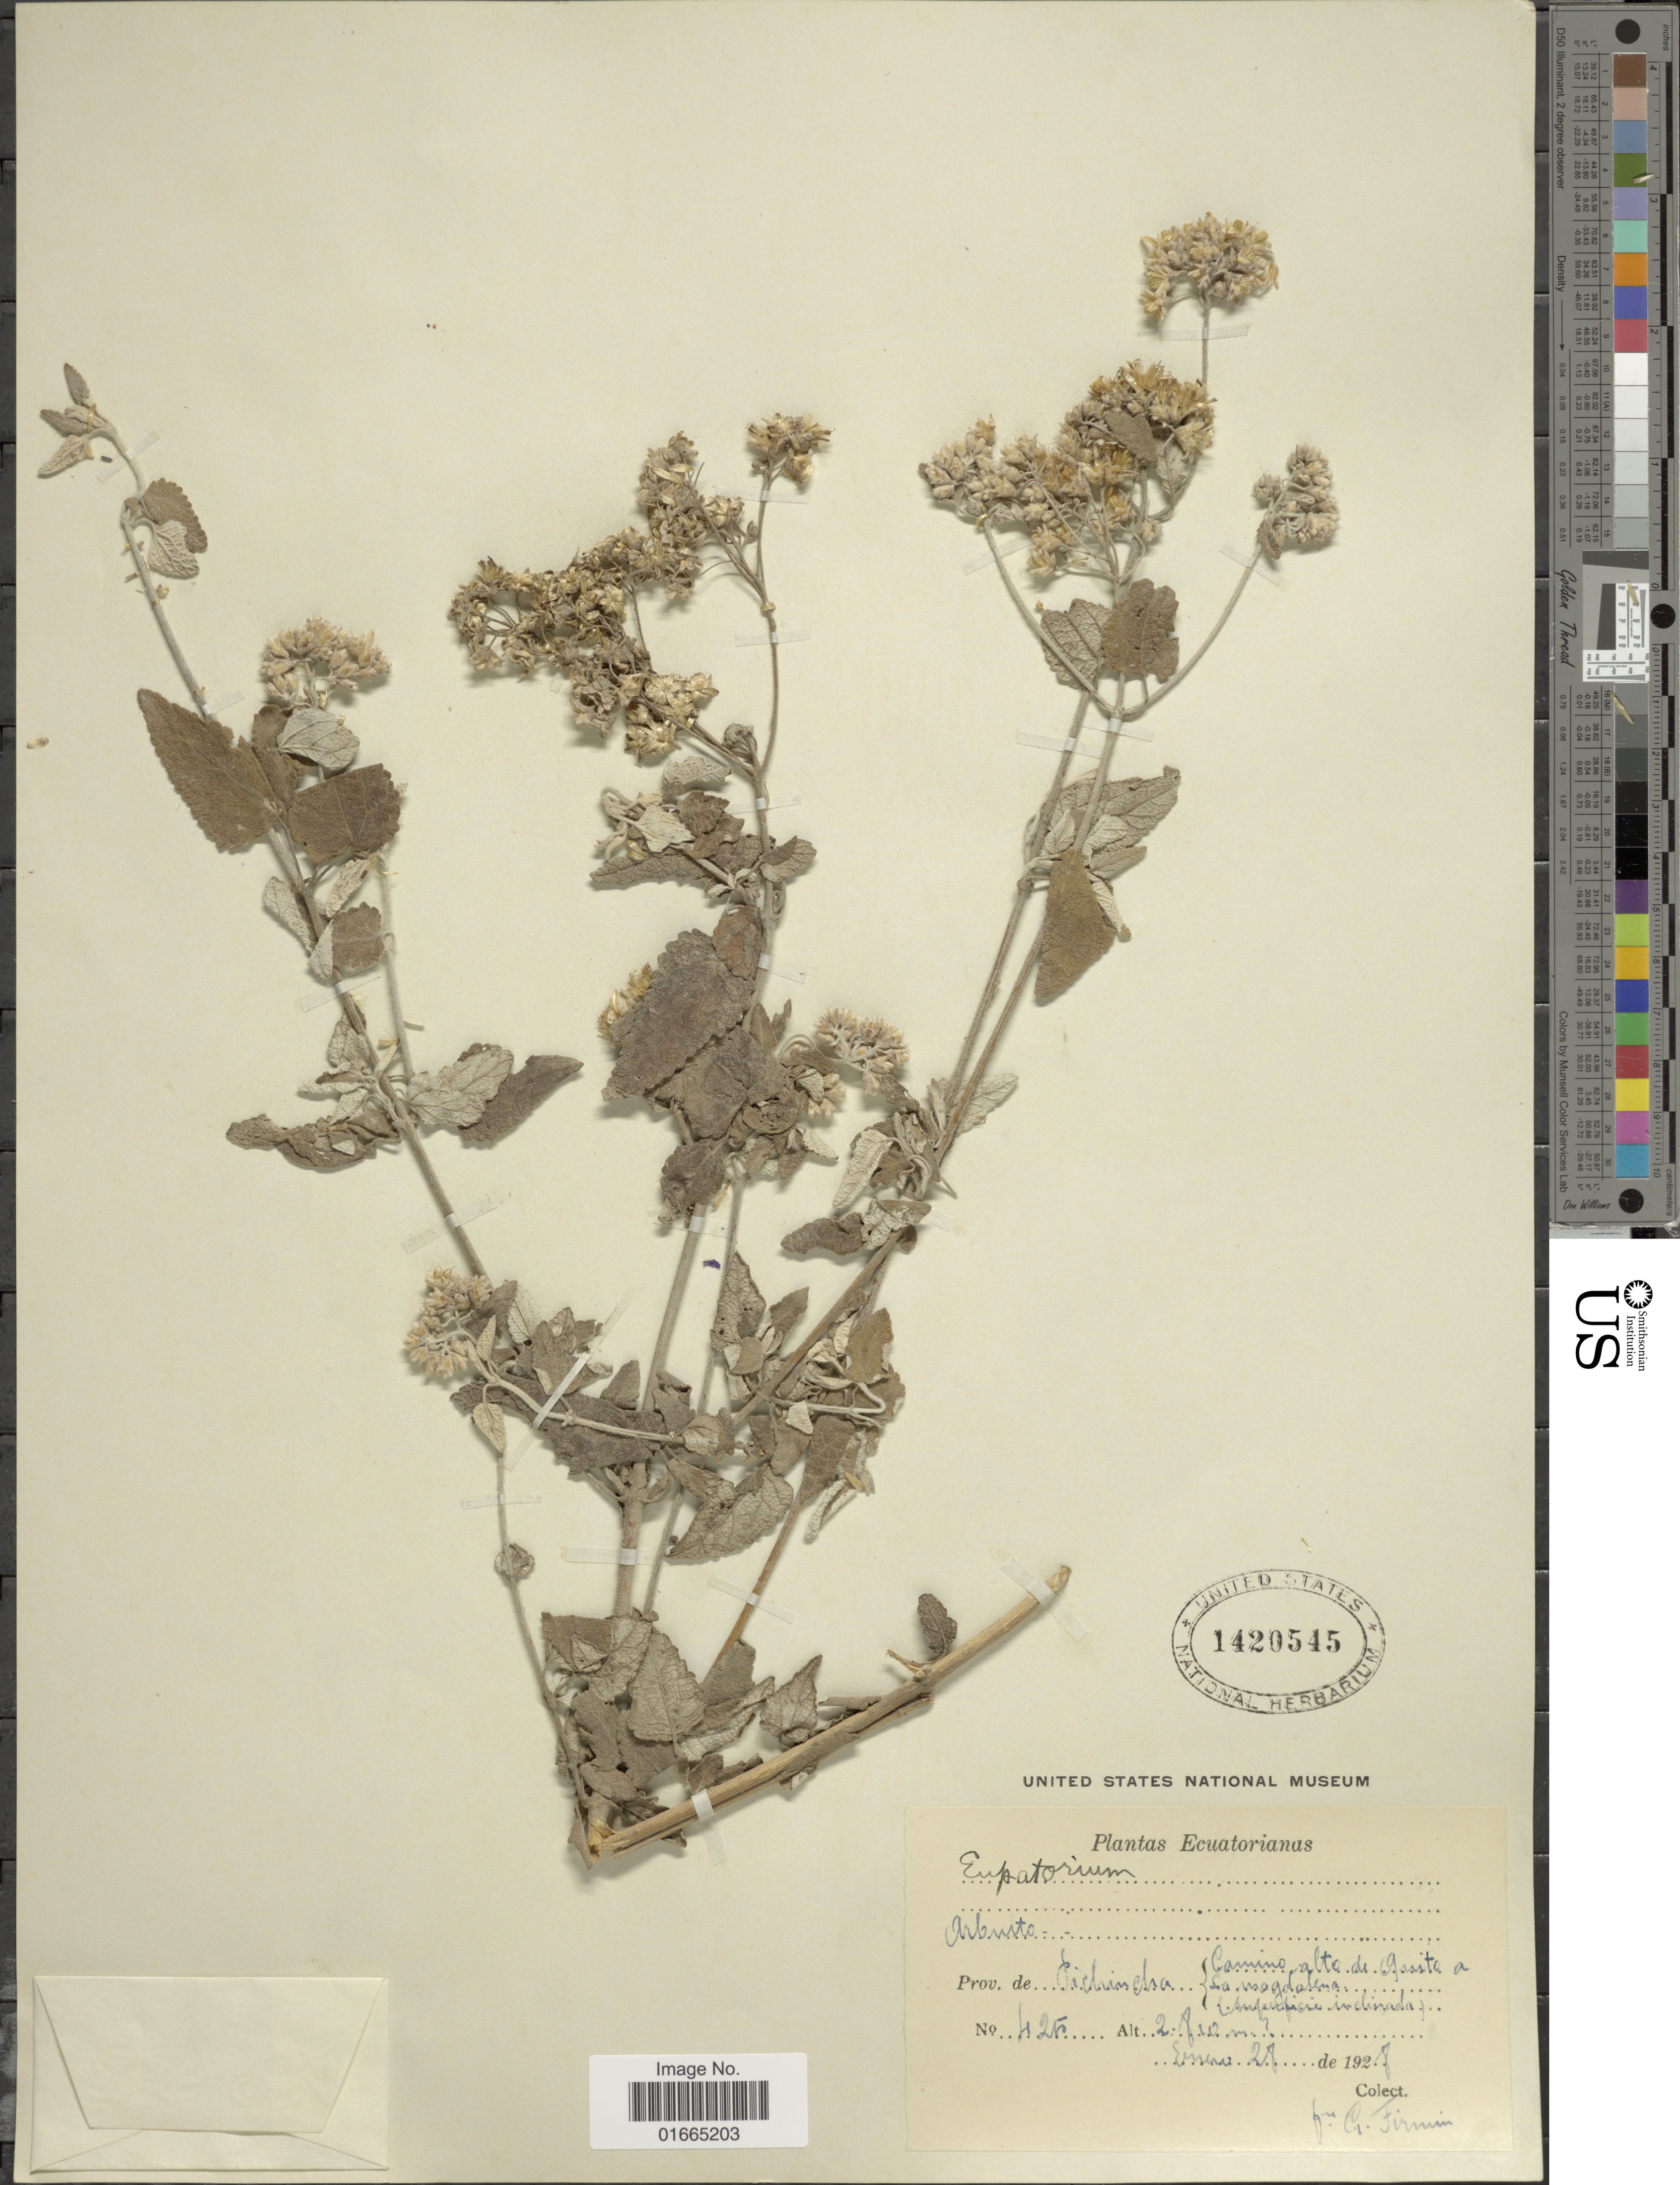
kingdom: Plantae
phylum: Tracheophyta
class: Magnoliopsida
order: Asterales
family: Asteraceae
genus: Cronquistianthus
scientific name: Cronquistianthus origanoides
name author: (Kunth) R.M. King & H. Rob.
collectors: G. Firmin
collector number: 425*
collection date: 1928-01-28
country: Ecuador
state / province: Pichincha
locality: Prov. de Pichincha. Camino alto de Quito a La Magdalena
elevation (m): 2810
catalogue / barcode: US 1420545